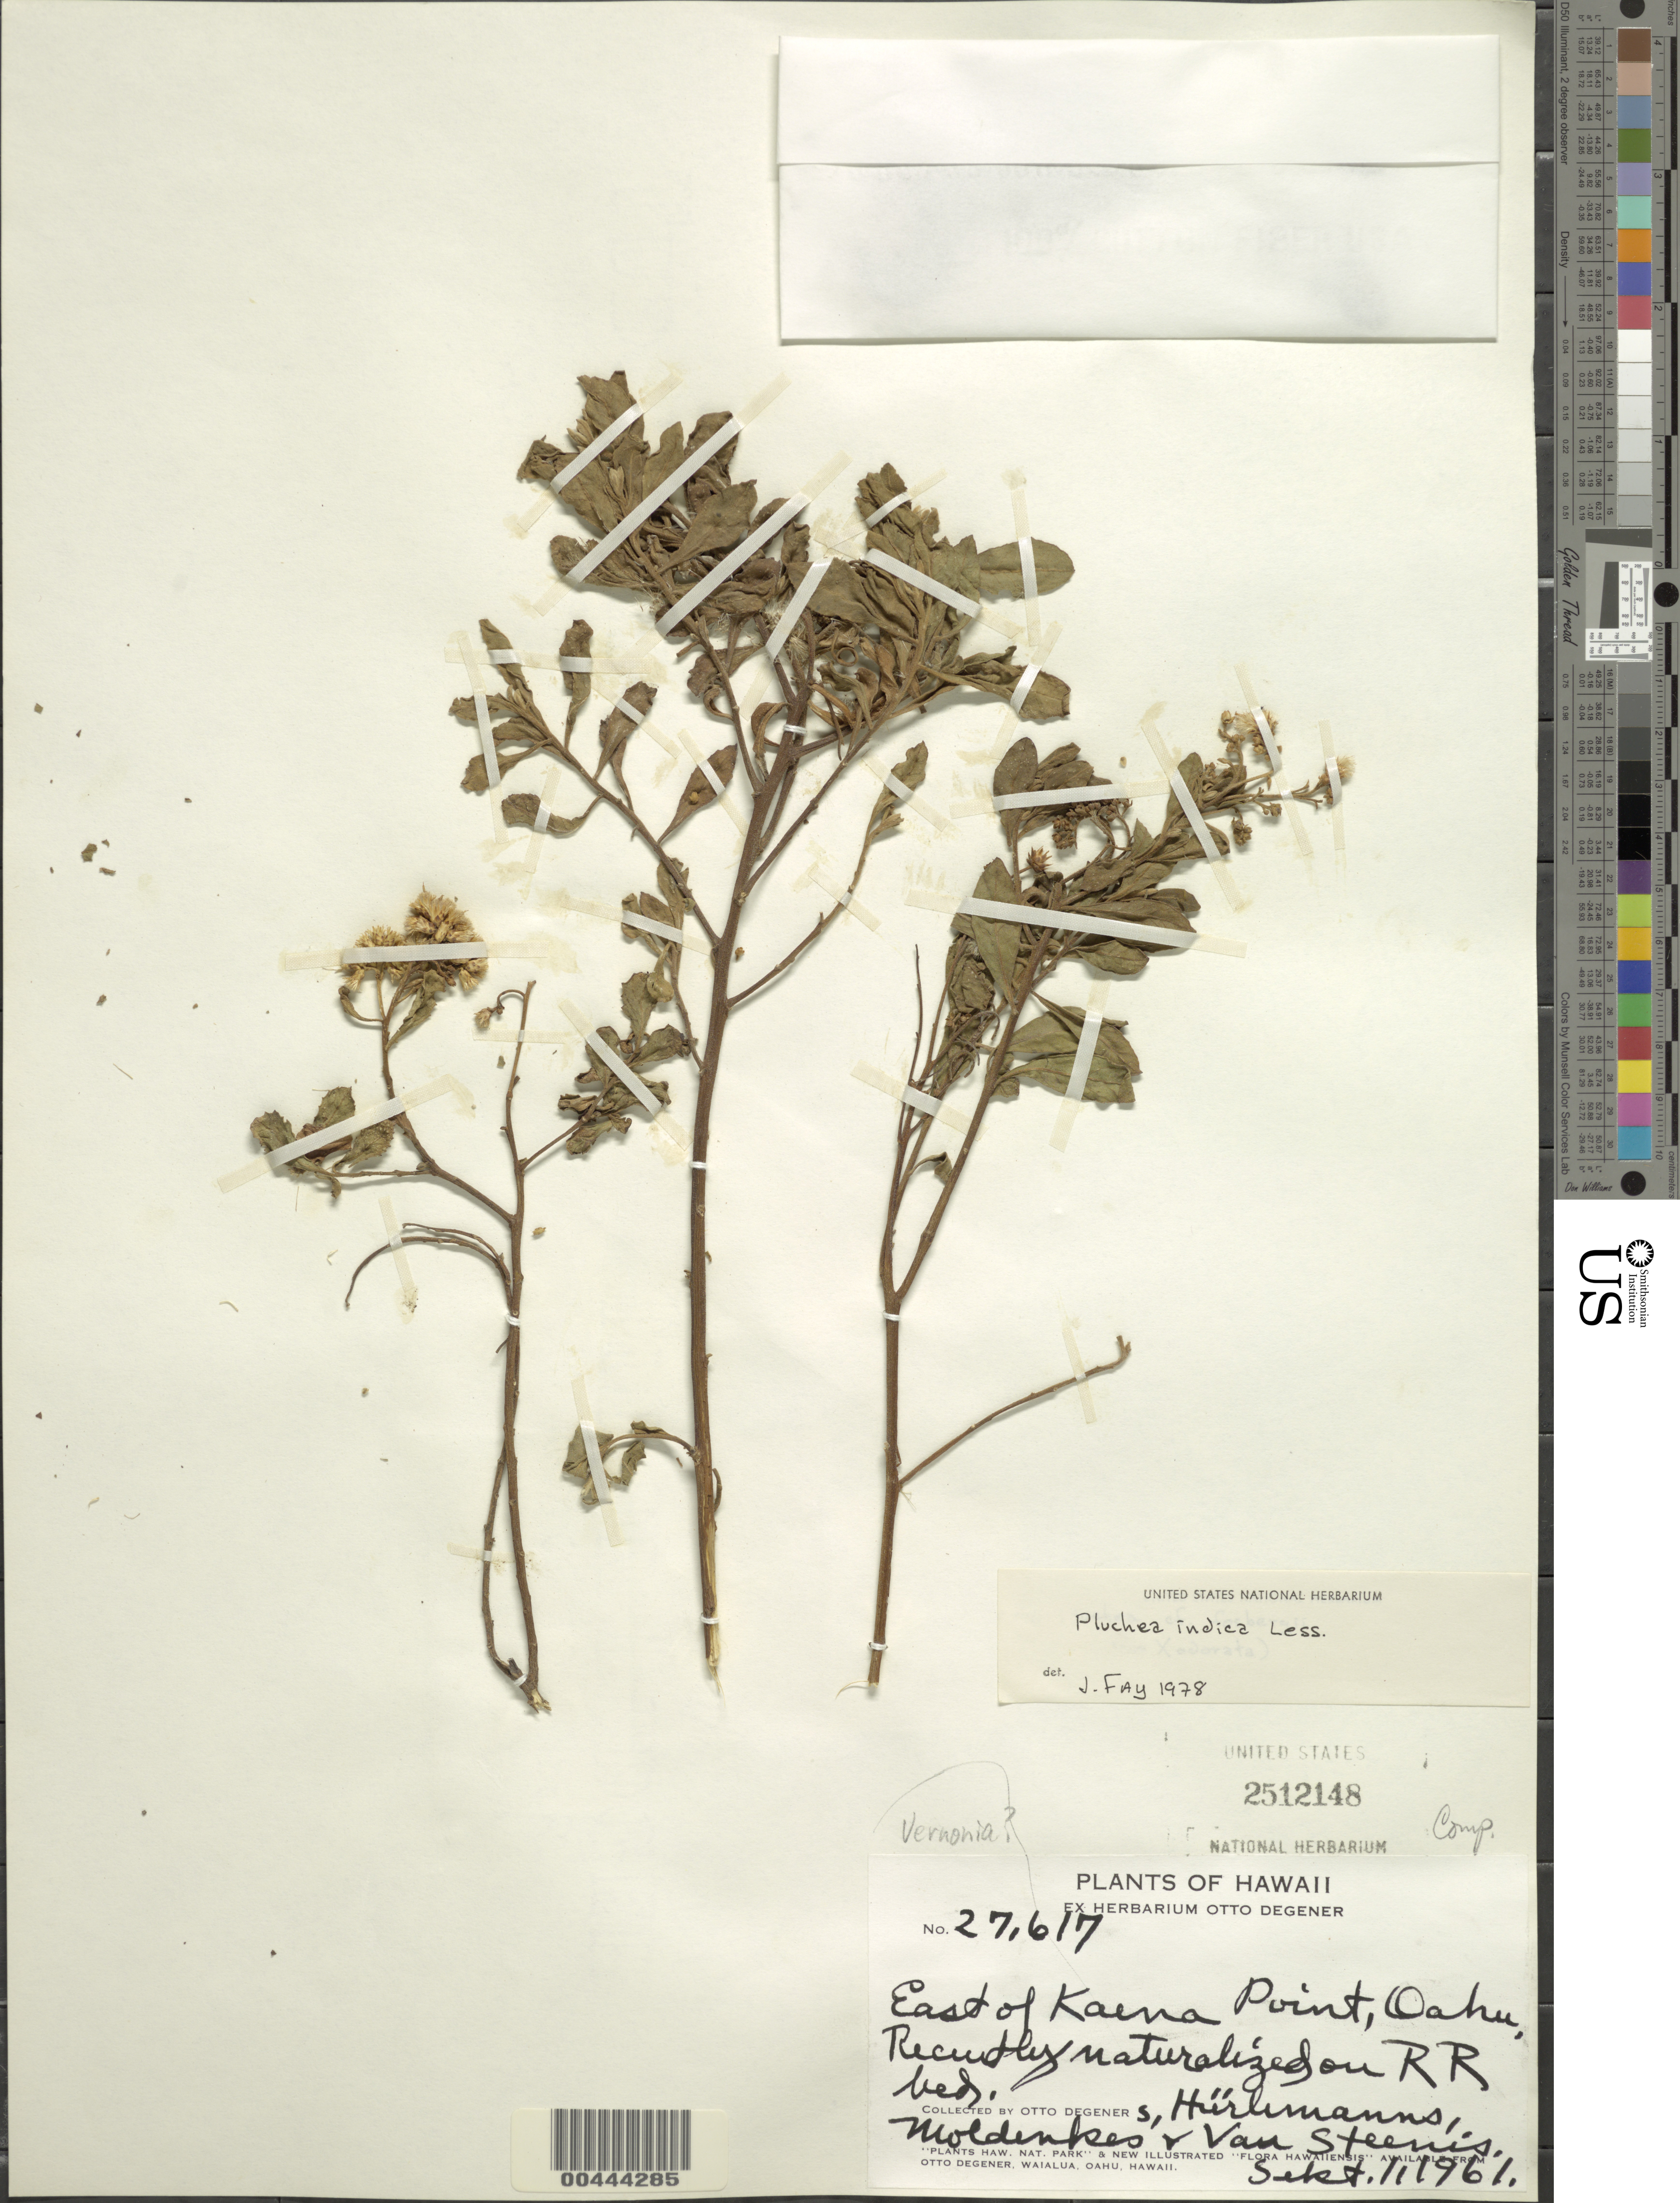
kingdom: Plantae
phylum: Tracheophyta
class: Magnoliopsida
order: Asterales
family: Asteraceae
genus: Pluchea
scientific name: Pluchea indica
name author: (L.) Less.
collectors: O. Degener, I. Degener, Huerlimanns, Moldenkes & C. G. van Steenis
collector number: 27617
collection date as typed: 1 Sep 1961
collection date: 1961-09-01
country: United States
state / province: Hawaii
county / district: Honolulu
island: Oahu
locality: East of Kaena Point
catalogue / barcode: US 2512148